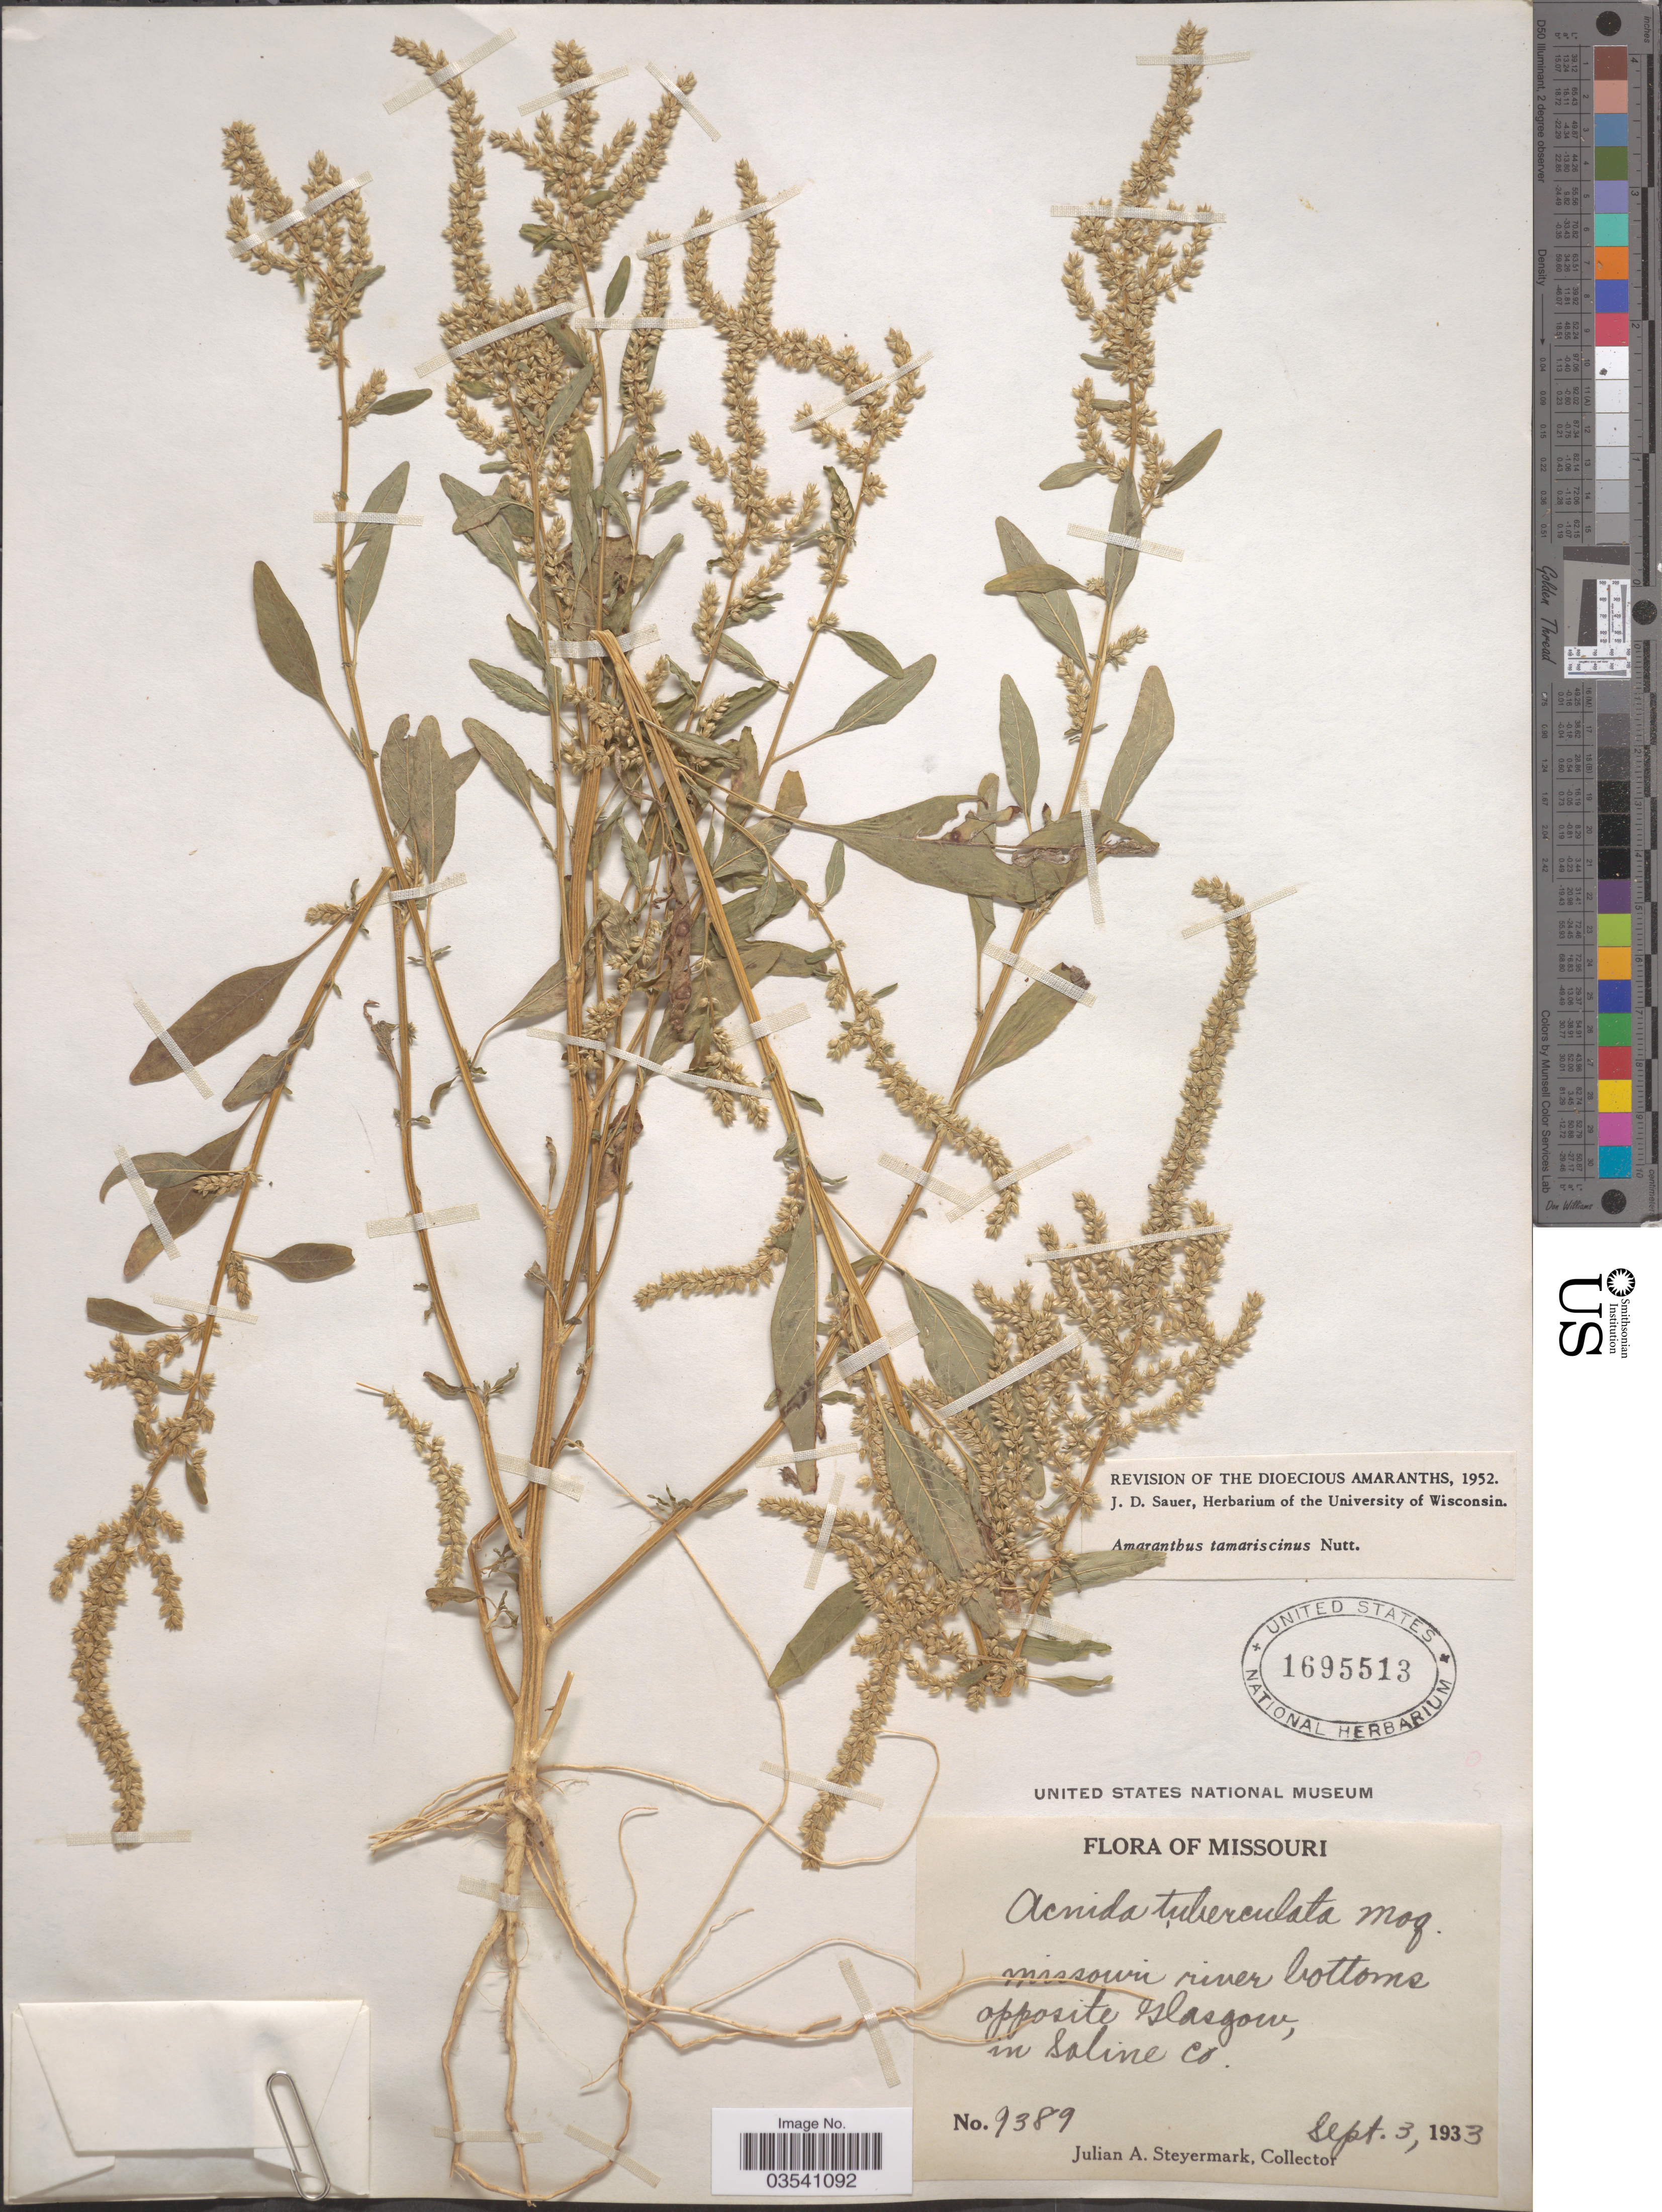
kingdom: Plantae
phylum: Tracheophyta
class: Magnoliopsida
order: Caryophyllales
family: Amaranthaceae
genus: Amaranthus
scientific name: Amaranthus tamariscinus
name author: Nutt.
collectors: J. Steyermark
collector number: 9389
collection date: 1933-09-03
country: United States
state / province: Missouri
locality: Missouri river bottoms opposite Glasgow, in Saline Co.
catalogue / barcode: US 1695513